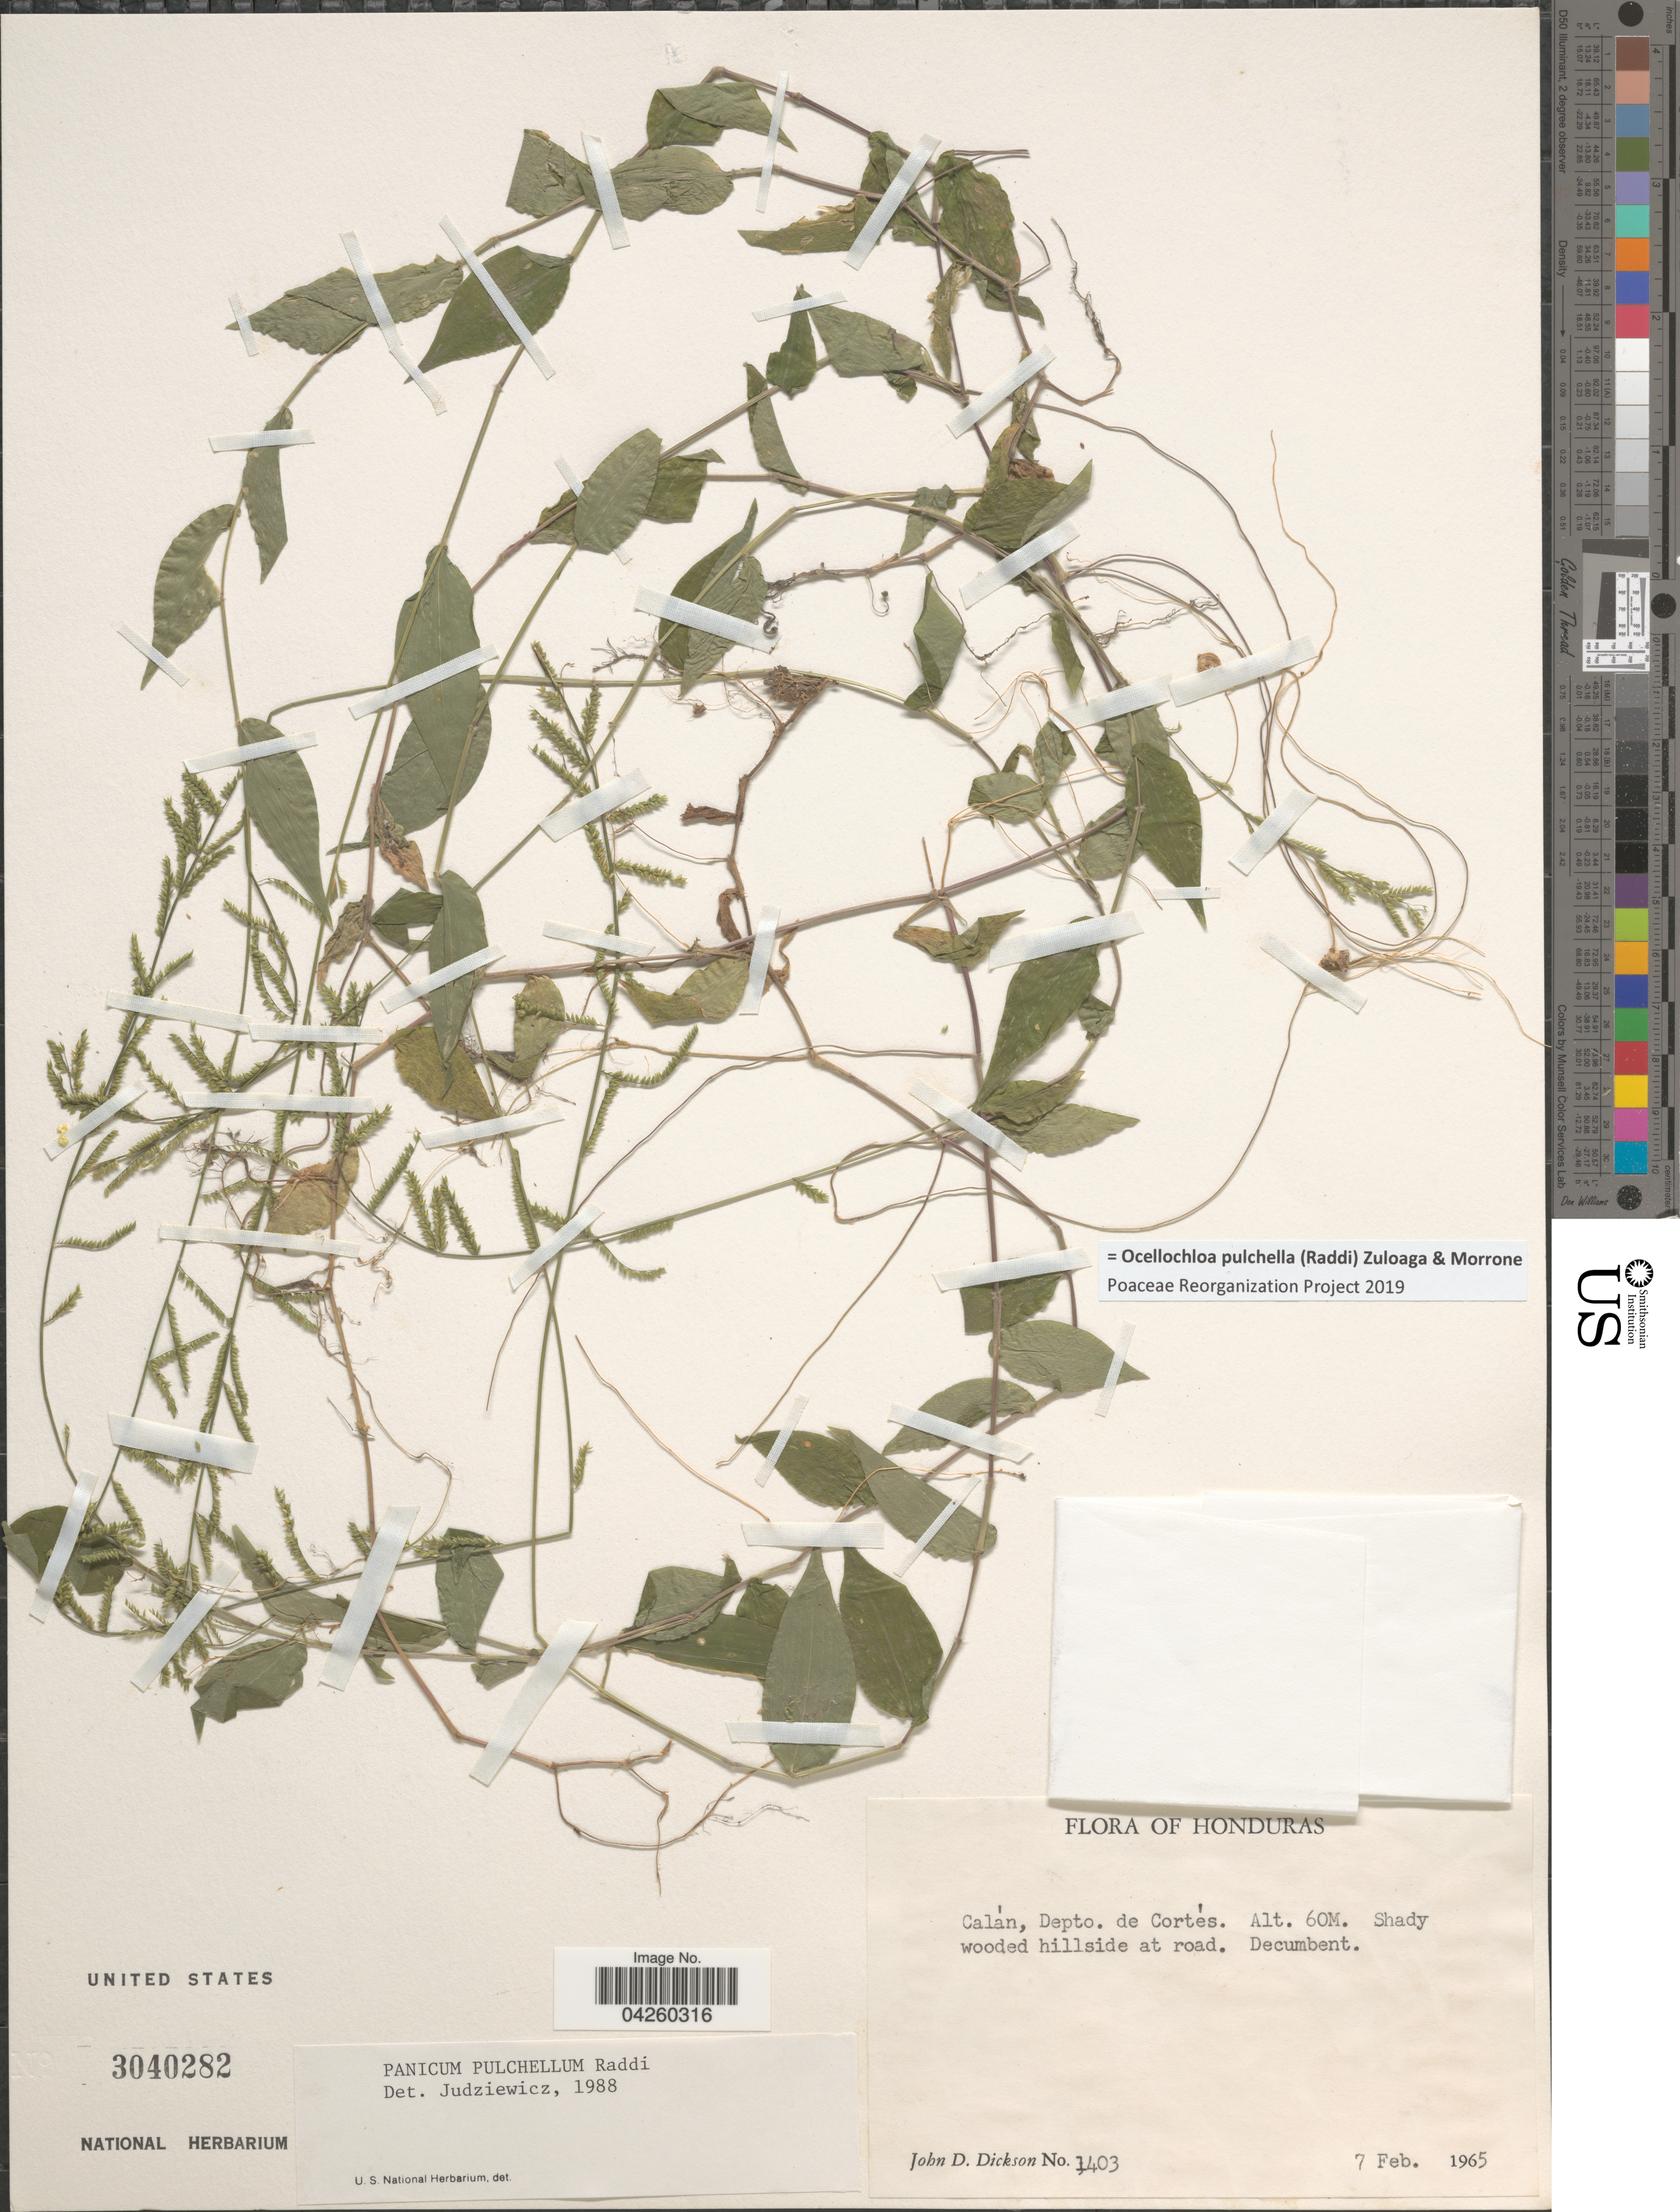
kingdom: Plantae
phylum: Tracheophyta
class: Liliopsida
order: Poales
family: Poaceae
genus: Ocellochloa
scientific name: Ocellochloa pulchella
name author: (Raddi) Zuloaga & Morrone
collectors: J. Dickson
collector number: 1403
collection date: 1965-02-07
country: Honduras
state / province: Cortes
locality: Calán, Depto. de Cortés.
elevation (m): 60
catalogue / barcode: US 3040282